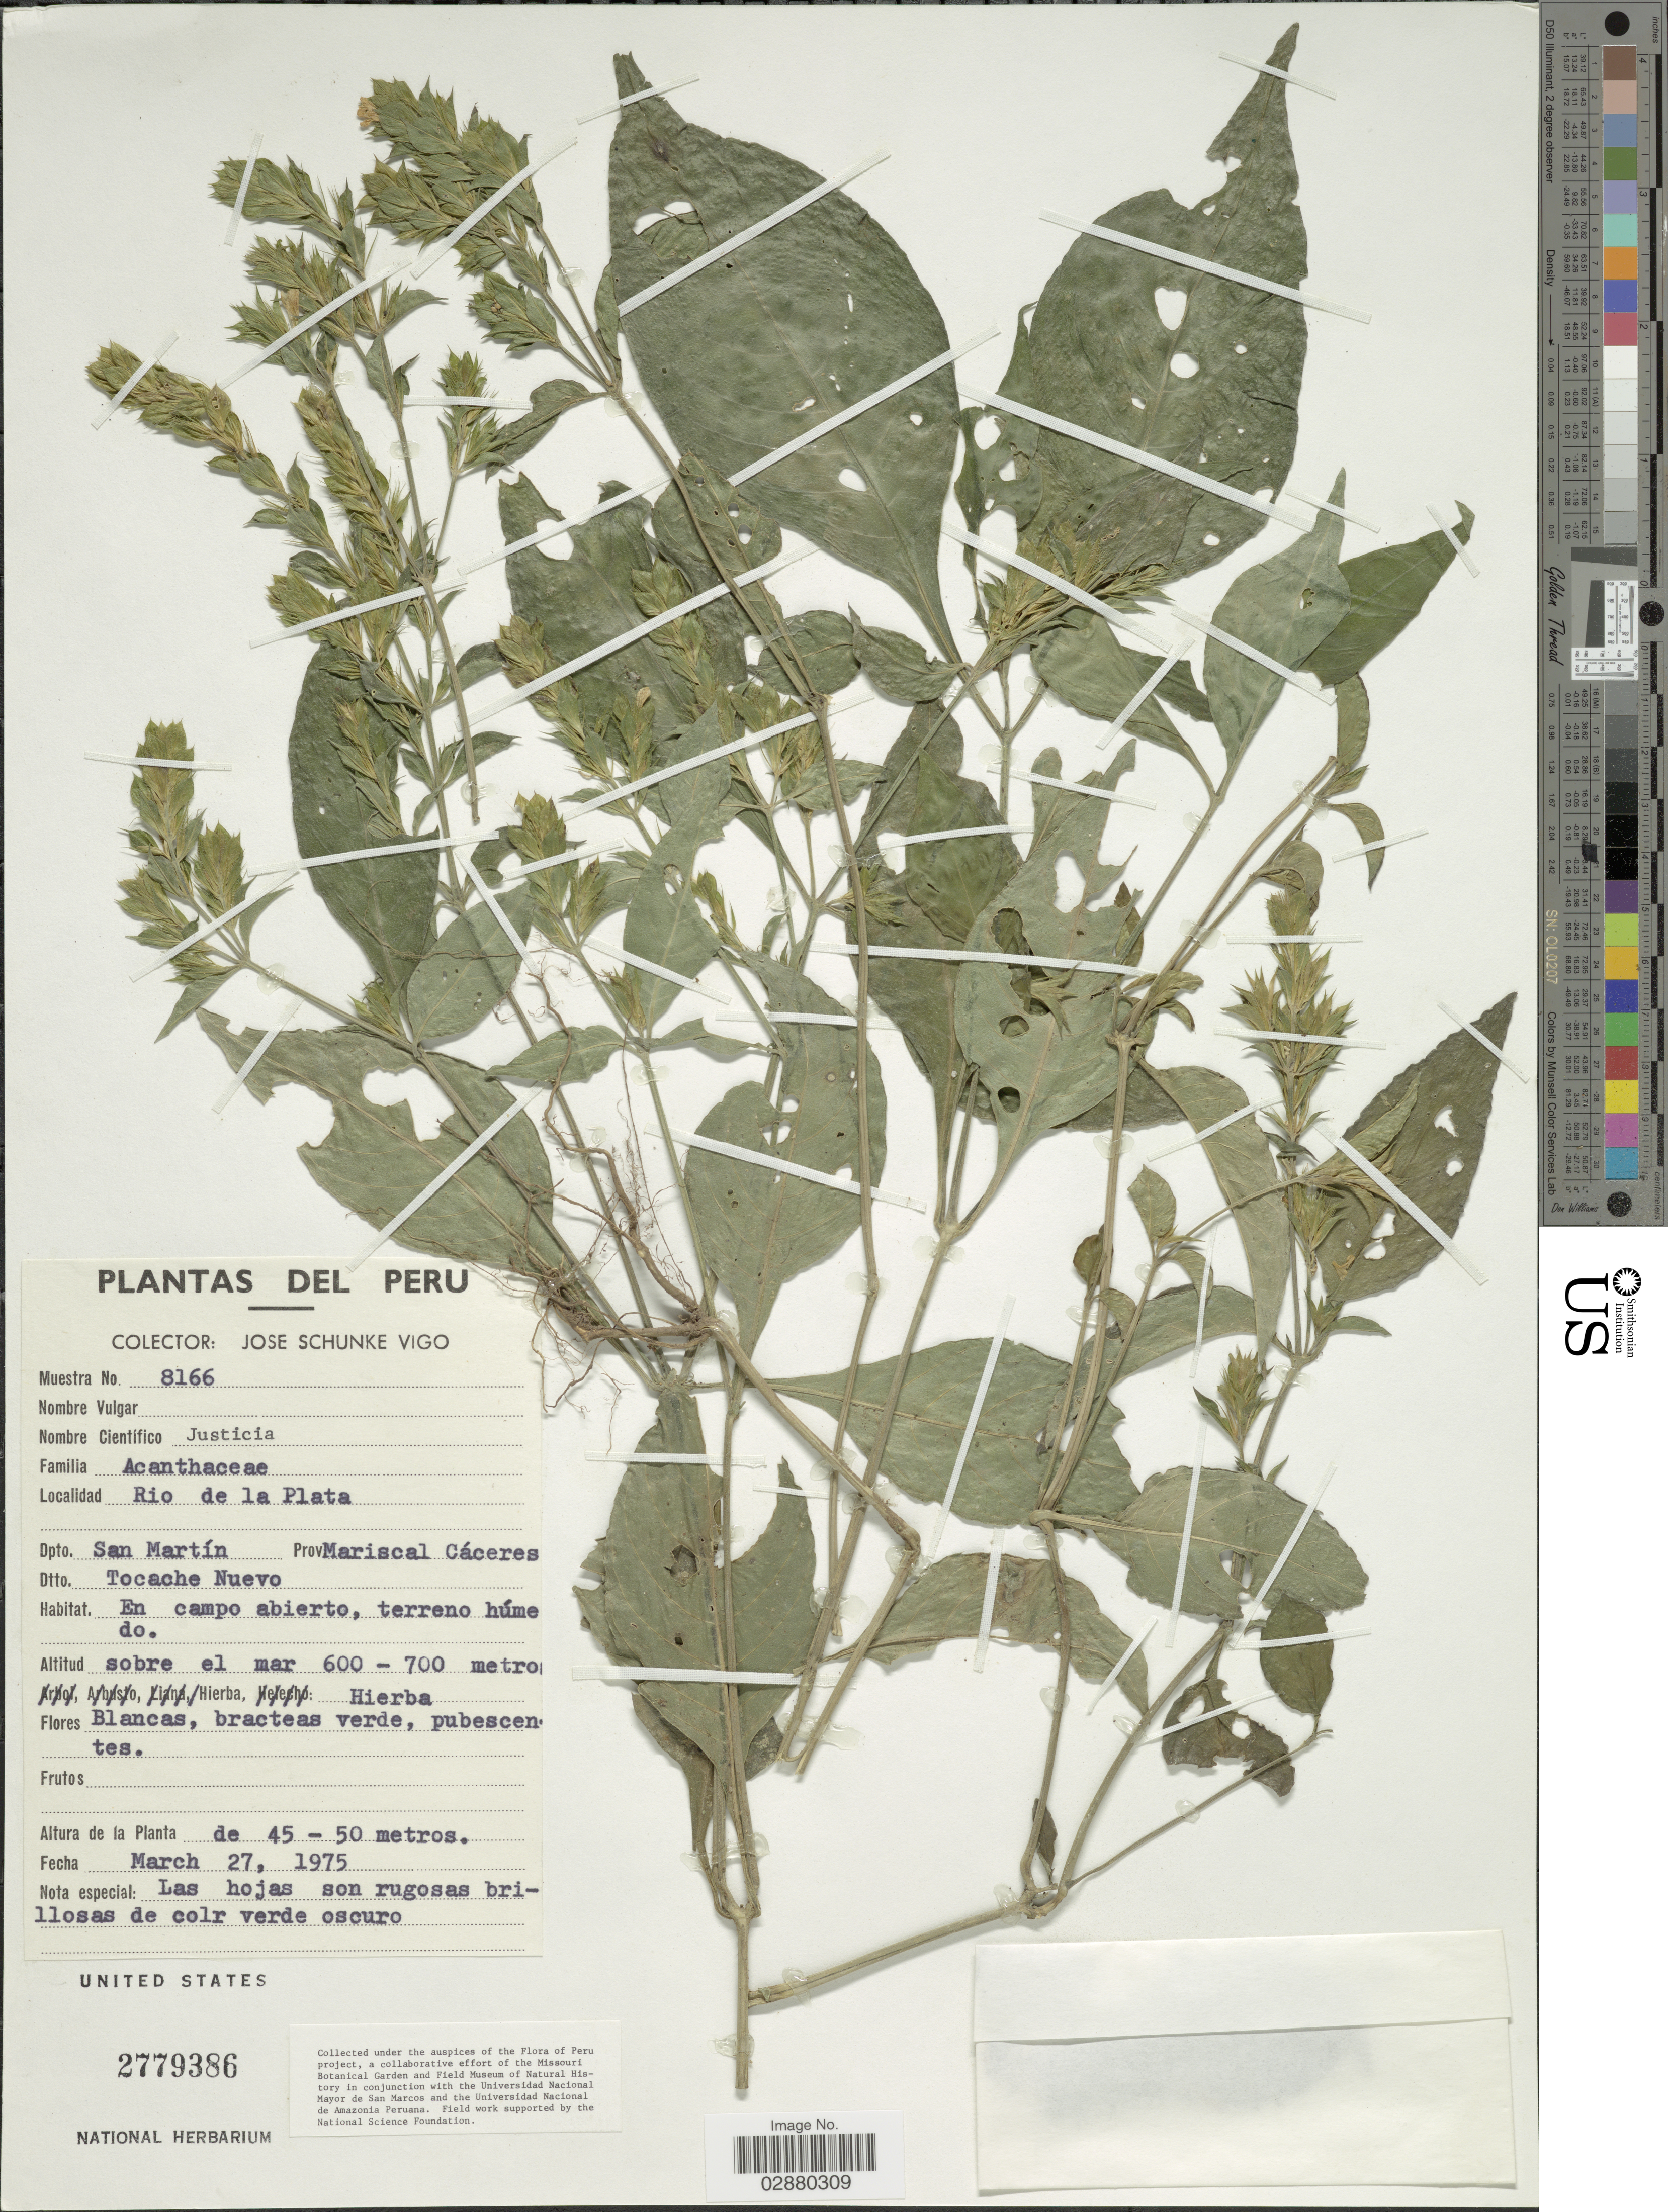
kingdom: Plantae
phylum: Tracheophyta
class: Magnoliopsida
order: Lamiales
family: Acanthaceae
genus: Justicia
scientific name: Justicia radicans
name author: Vahl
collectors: J. Schunke Vigo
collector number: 8166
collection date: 1975-03-27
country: Peru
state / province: San Martín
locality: Rio de la Plata. Dpto. San Martín, Prov. Mariscal Cáceres, Dtto. Tocache Nuevo.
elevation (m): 600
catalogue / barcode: US 2779386